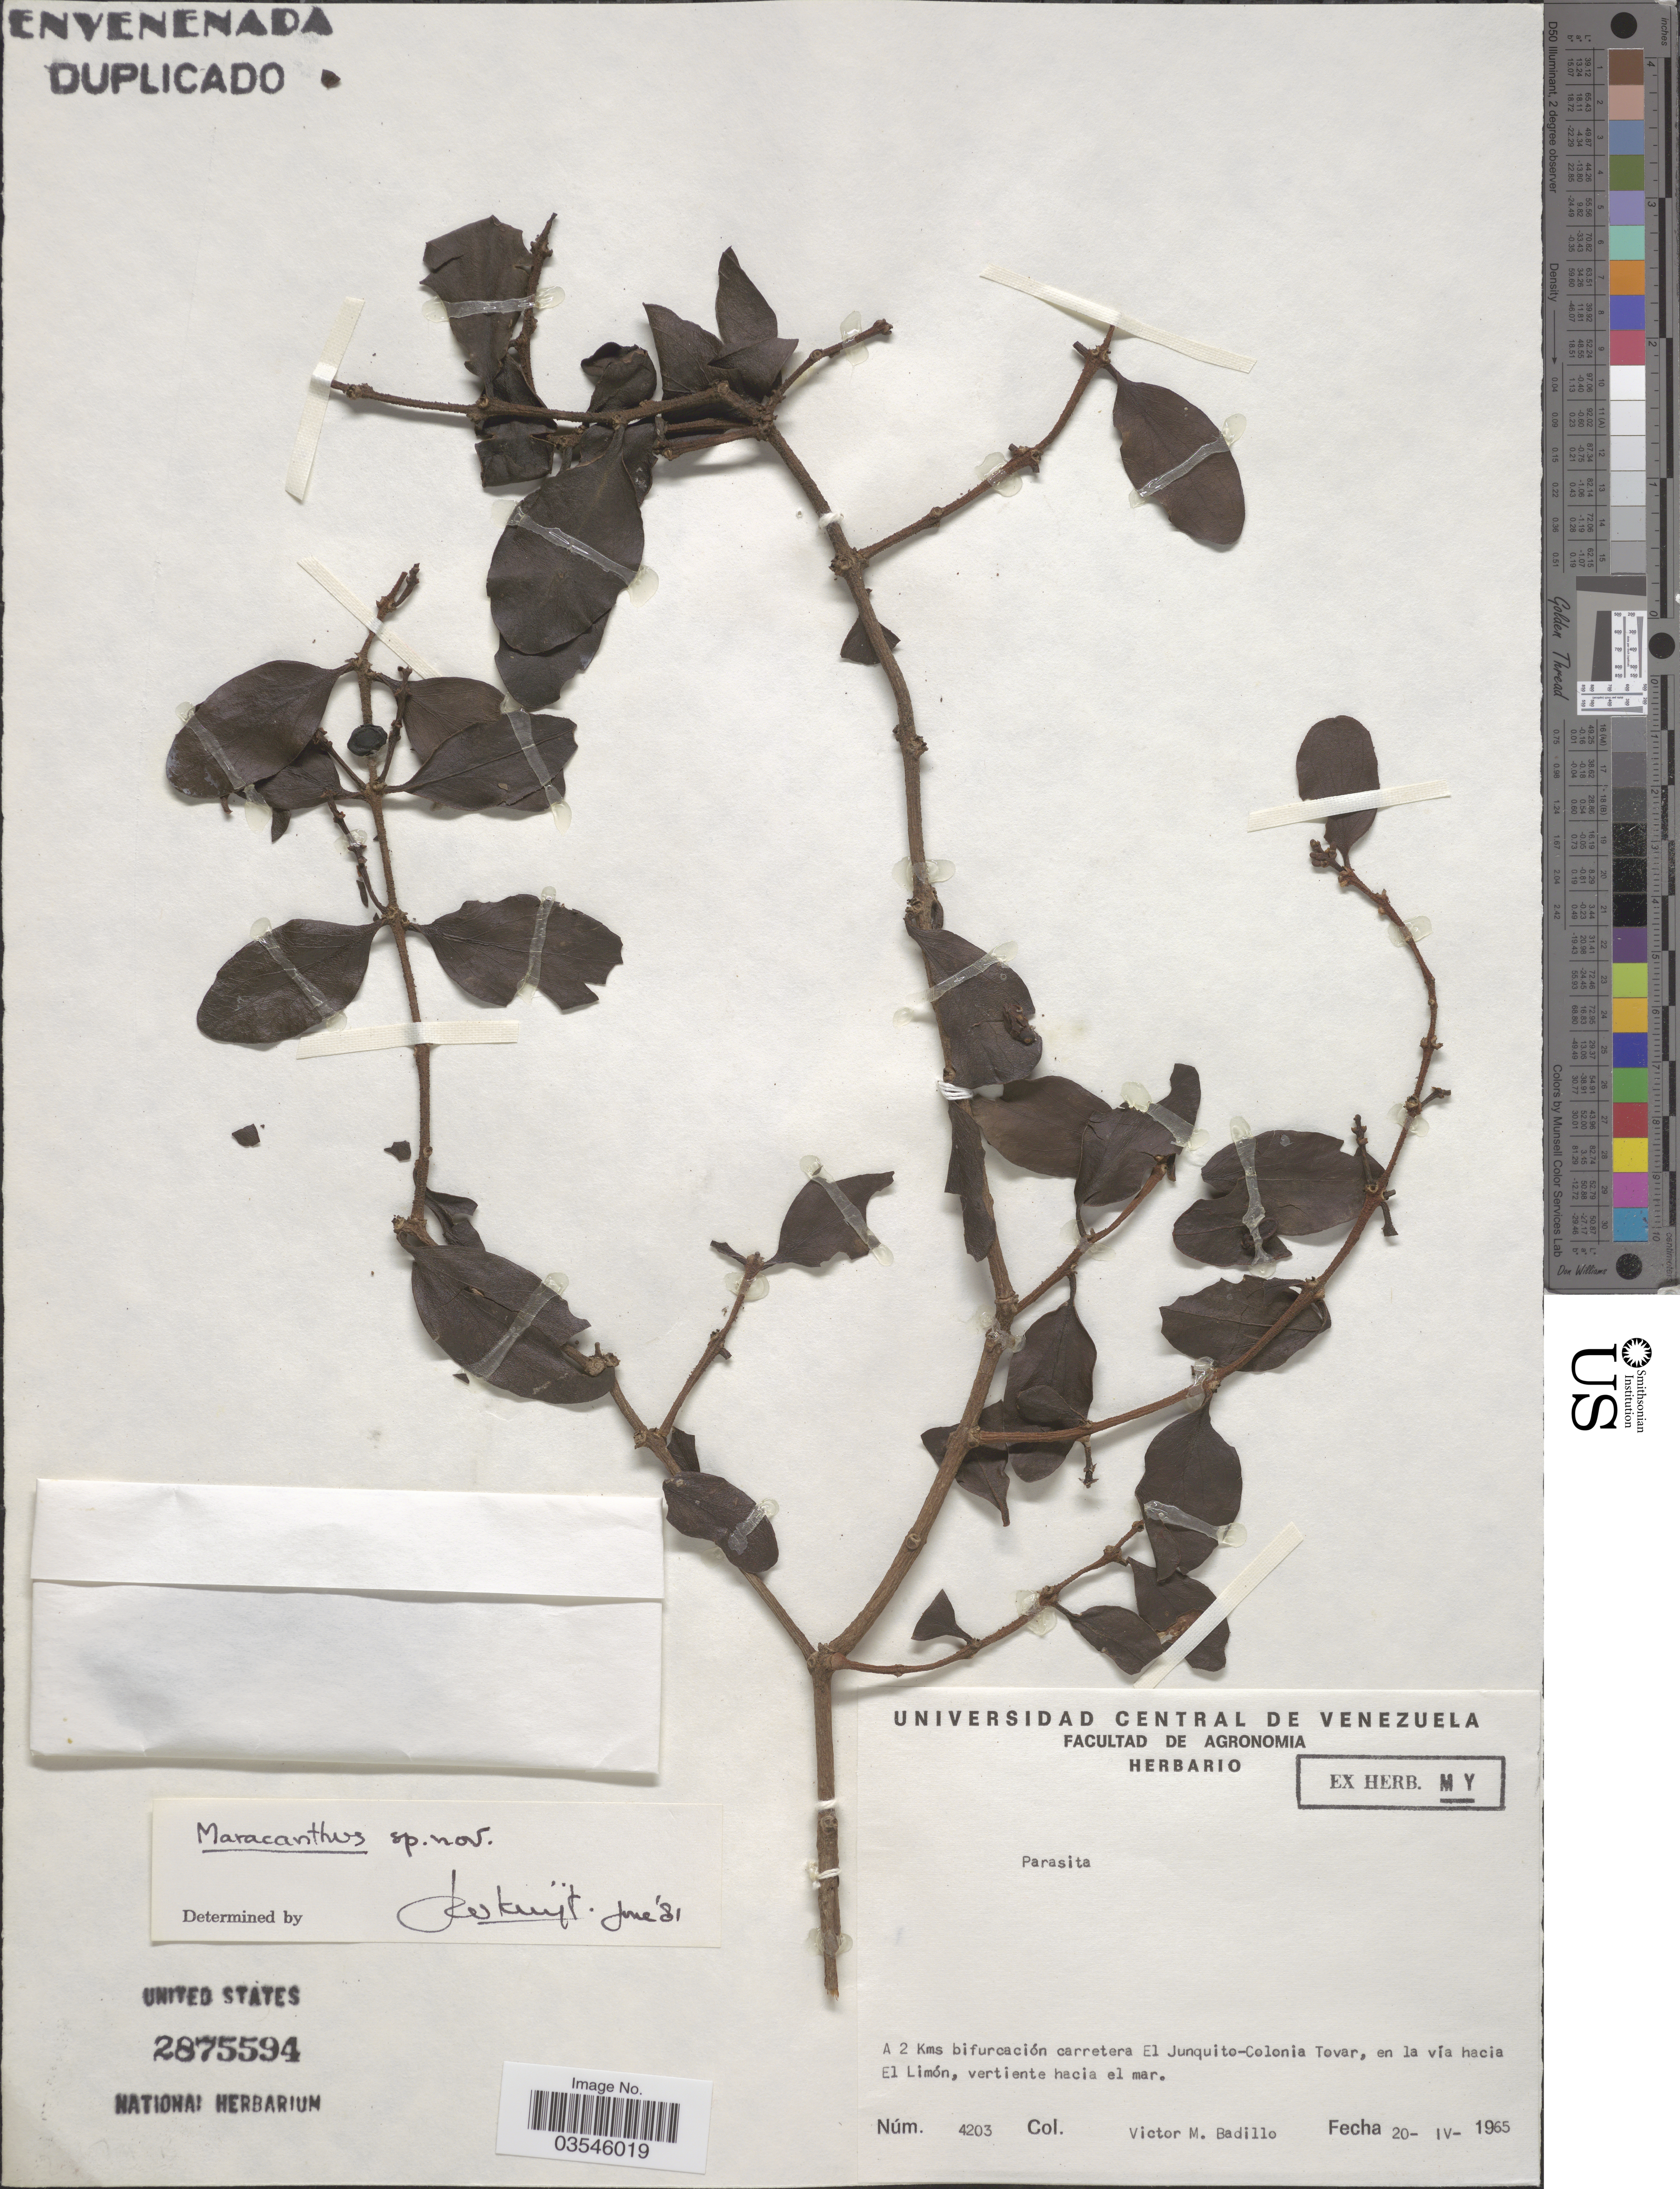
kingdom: Plantae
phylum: Tracheophyta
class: Magnoliopsida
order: Santalales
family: Loranthaceae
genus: Oryctina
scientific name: Oryctina sp.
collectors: V. Badillo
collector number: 4203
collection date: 1965-04-20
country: Venezuela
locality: A 2 Kms bifurcación carretera El Junquito-Colonia Tovar, en la vía hacia El Limón, vertiente hacia el mar.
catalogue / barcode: US 2875594